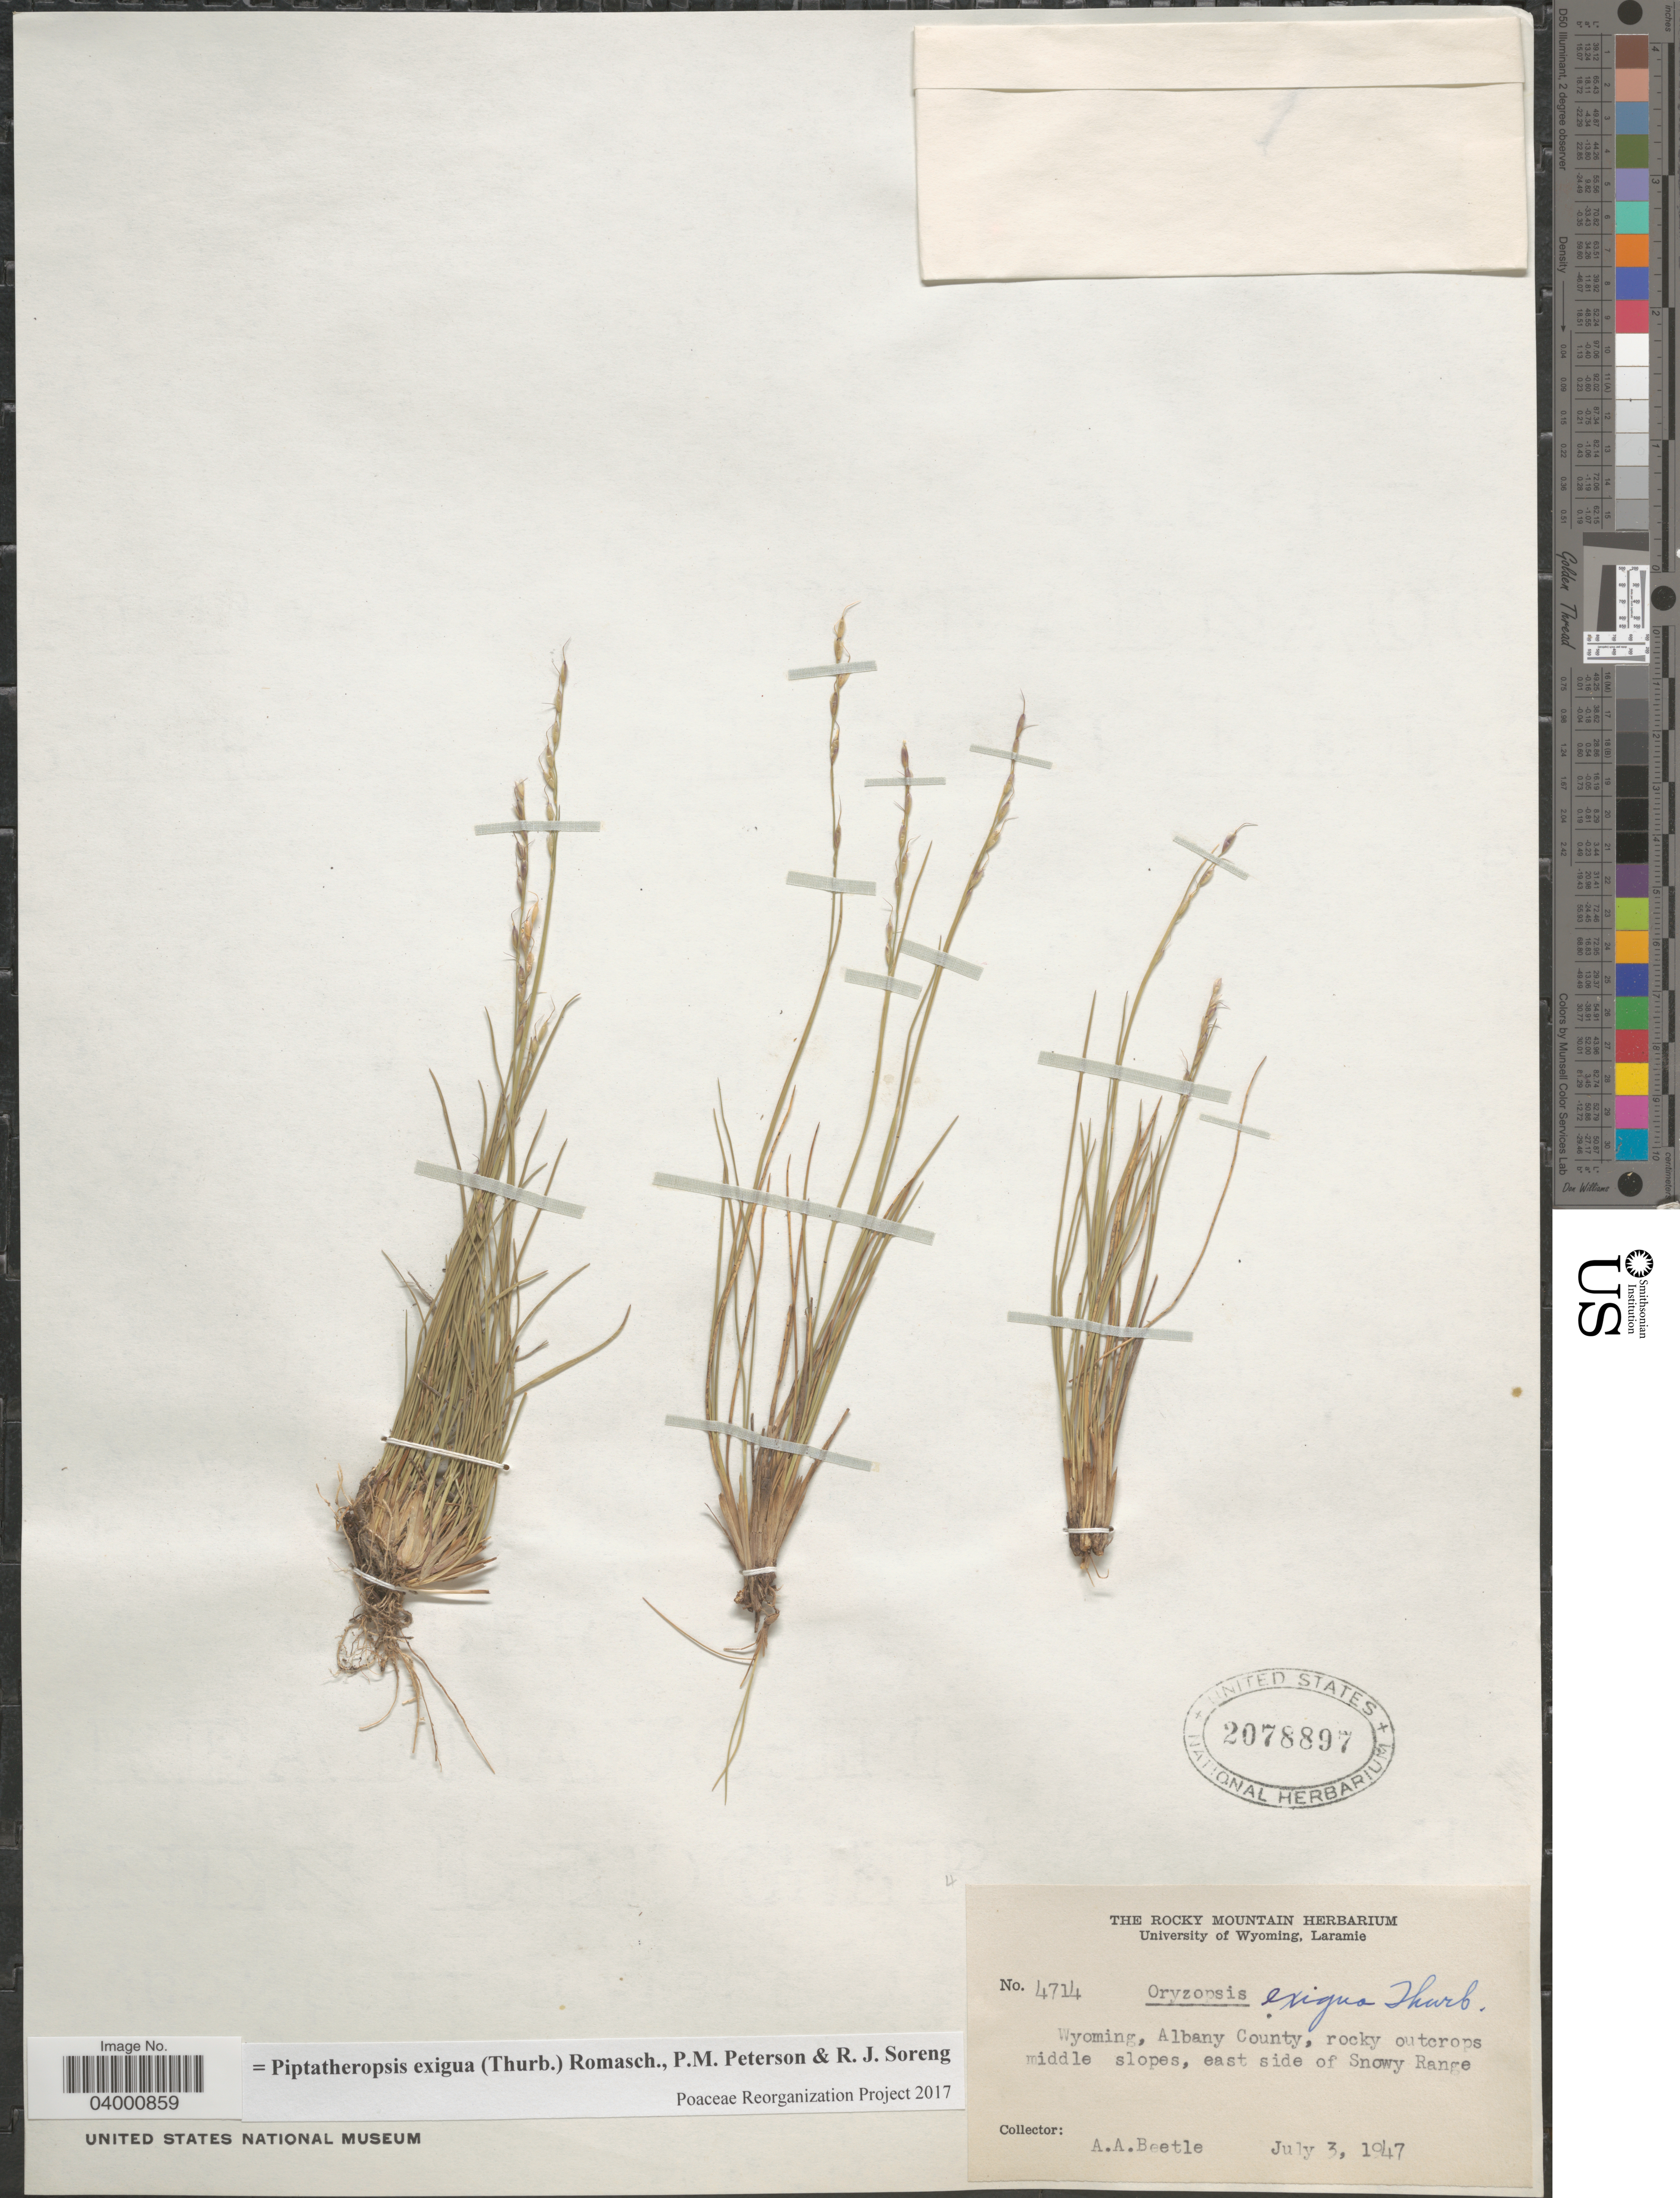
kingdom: Plantae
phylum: Tracheophyta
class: Liliopsida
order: Poales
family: Poaceae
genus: Piptatheropsis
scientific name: Piptatheropsis exigua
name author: (Thurb.) Romasch. et al.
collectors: A. A. Beetle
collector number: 4714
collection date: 1947-07-03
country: United States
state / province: Wyoming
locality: Albany County, rocky outcrops middle slopes, east side of Snowy Range.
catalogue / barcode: US 2078897